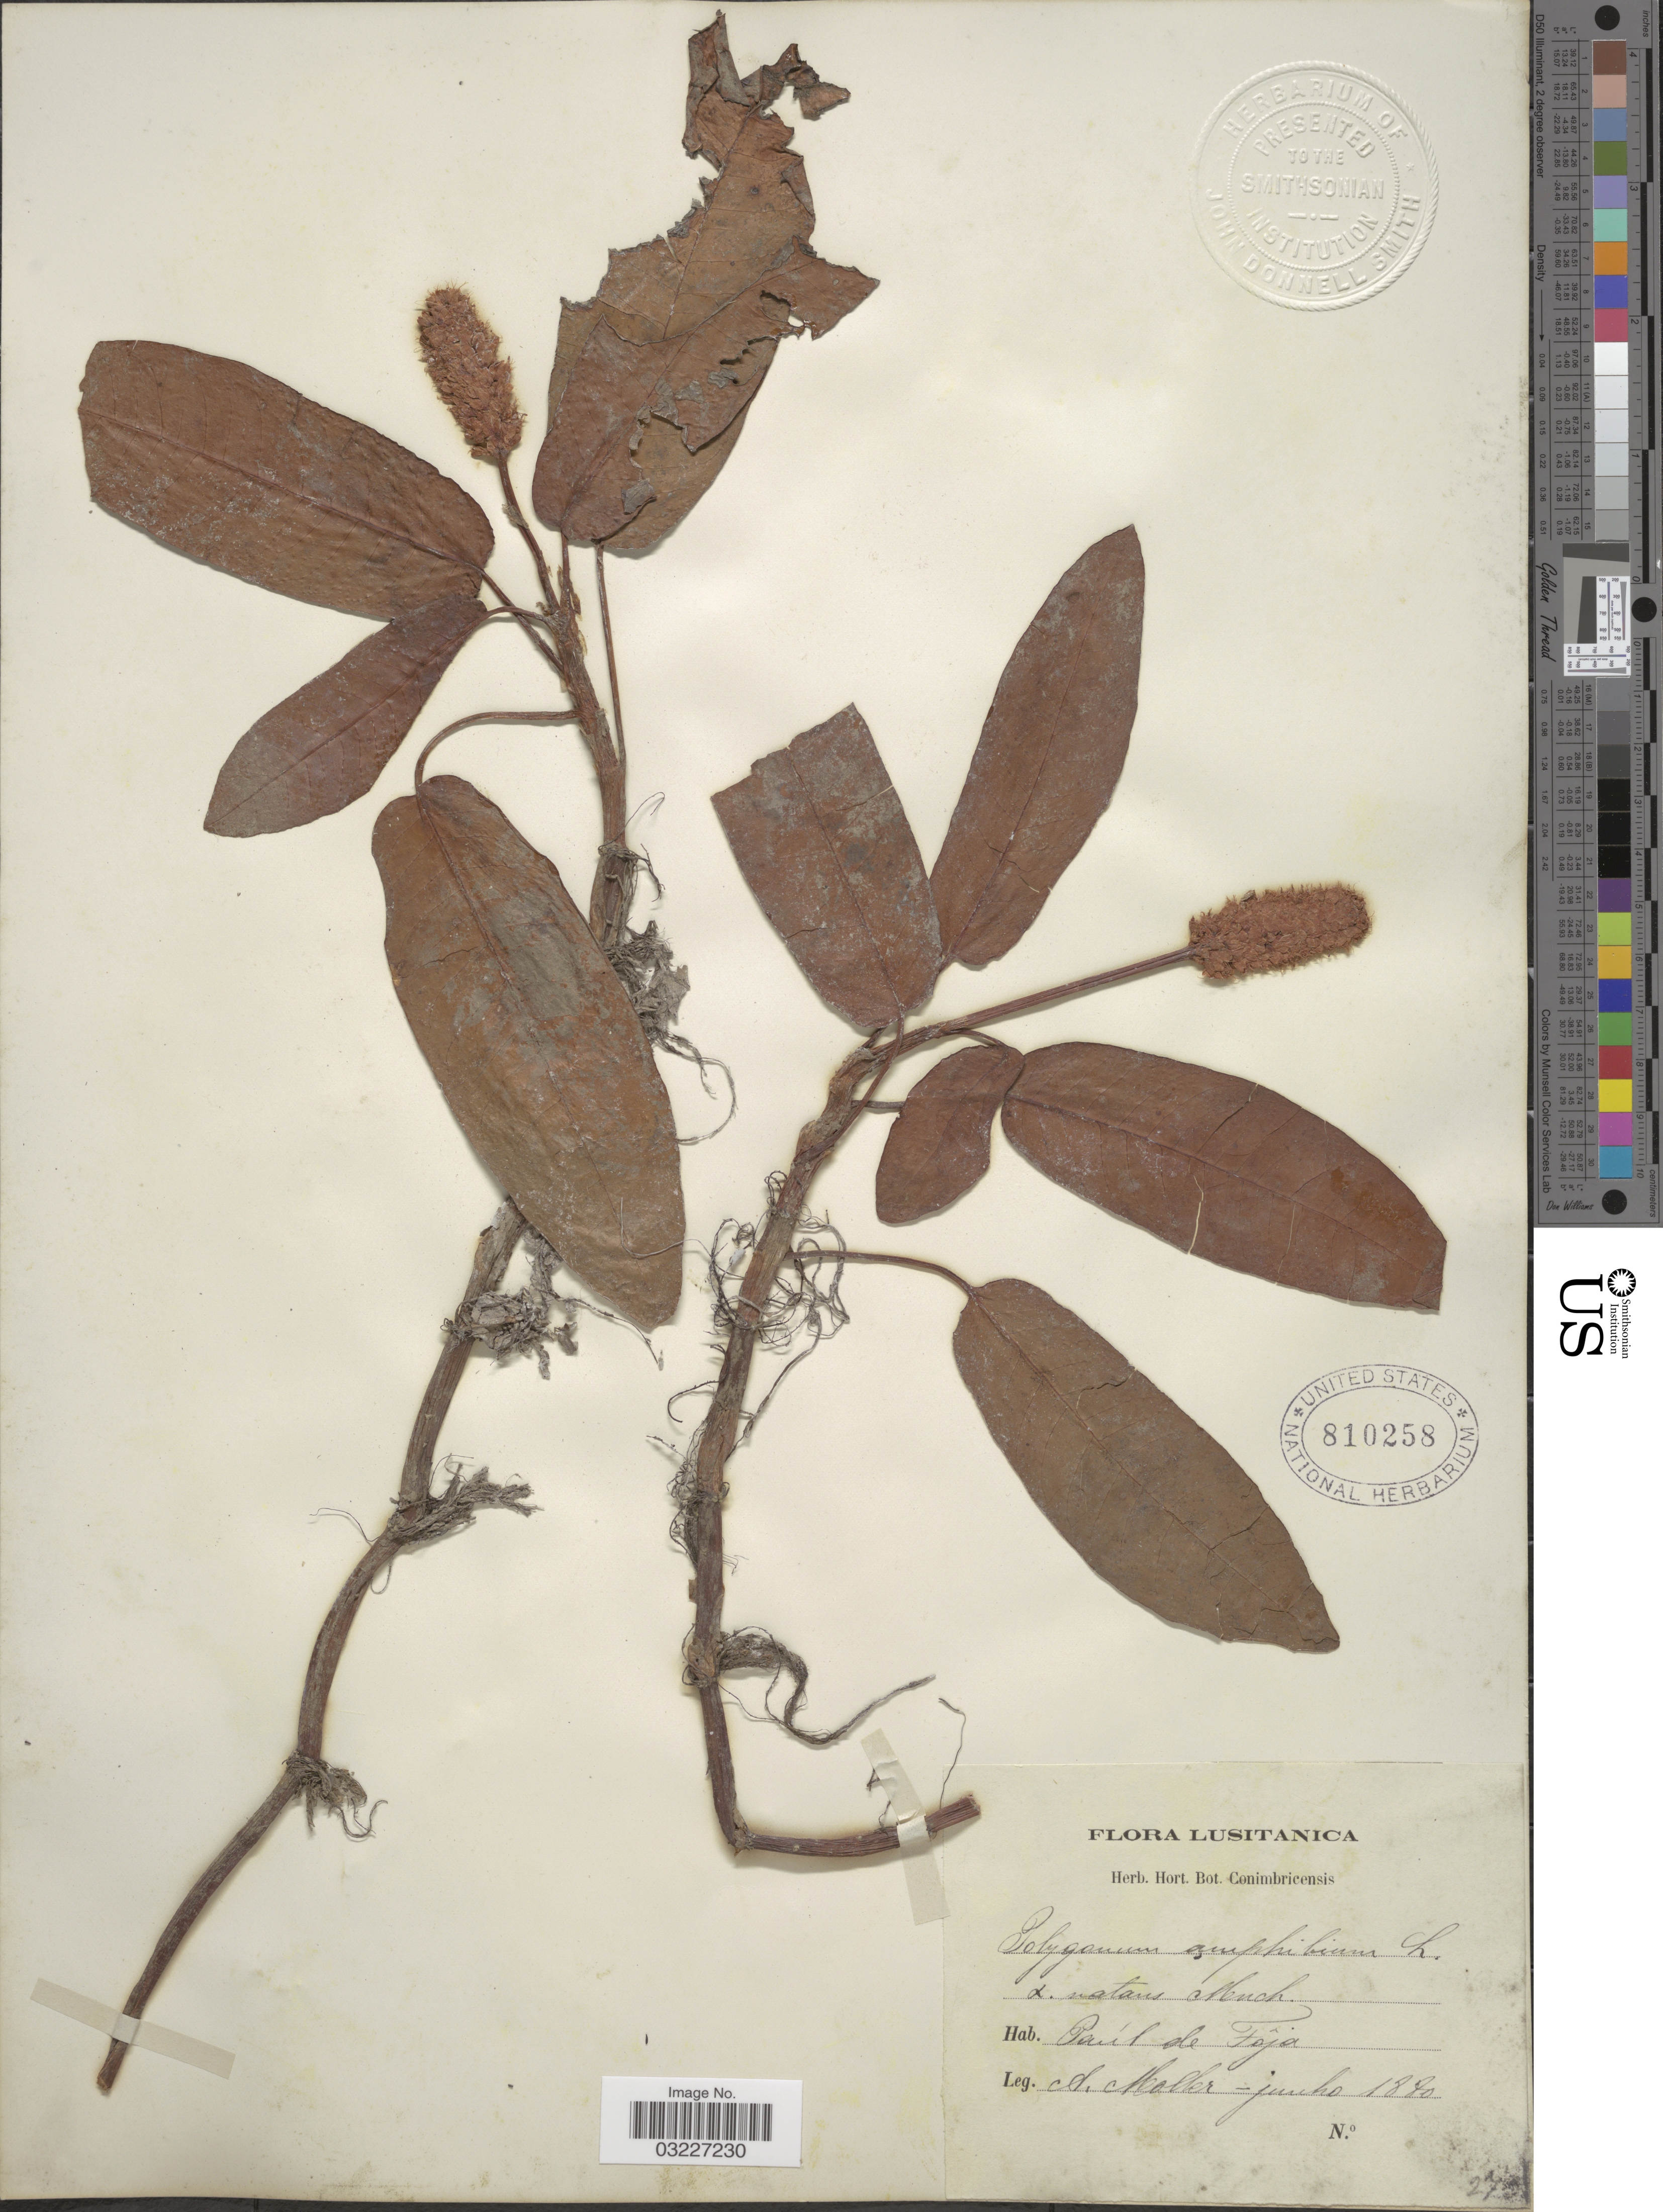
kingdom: Plantae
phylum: Tracheophyta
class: Magnoliopsida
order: Caryophyllales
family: Polygonaceae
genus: Polygonum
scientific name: Polygonum amphibium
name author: L.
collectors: A. Moller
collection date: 1880-06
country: Portugal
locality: Lusitanica. Paúl de Fôja.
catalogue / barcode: US 810258